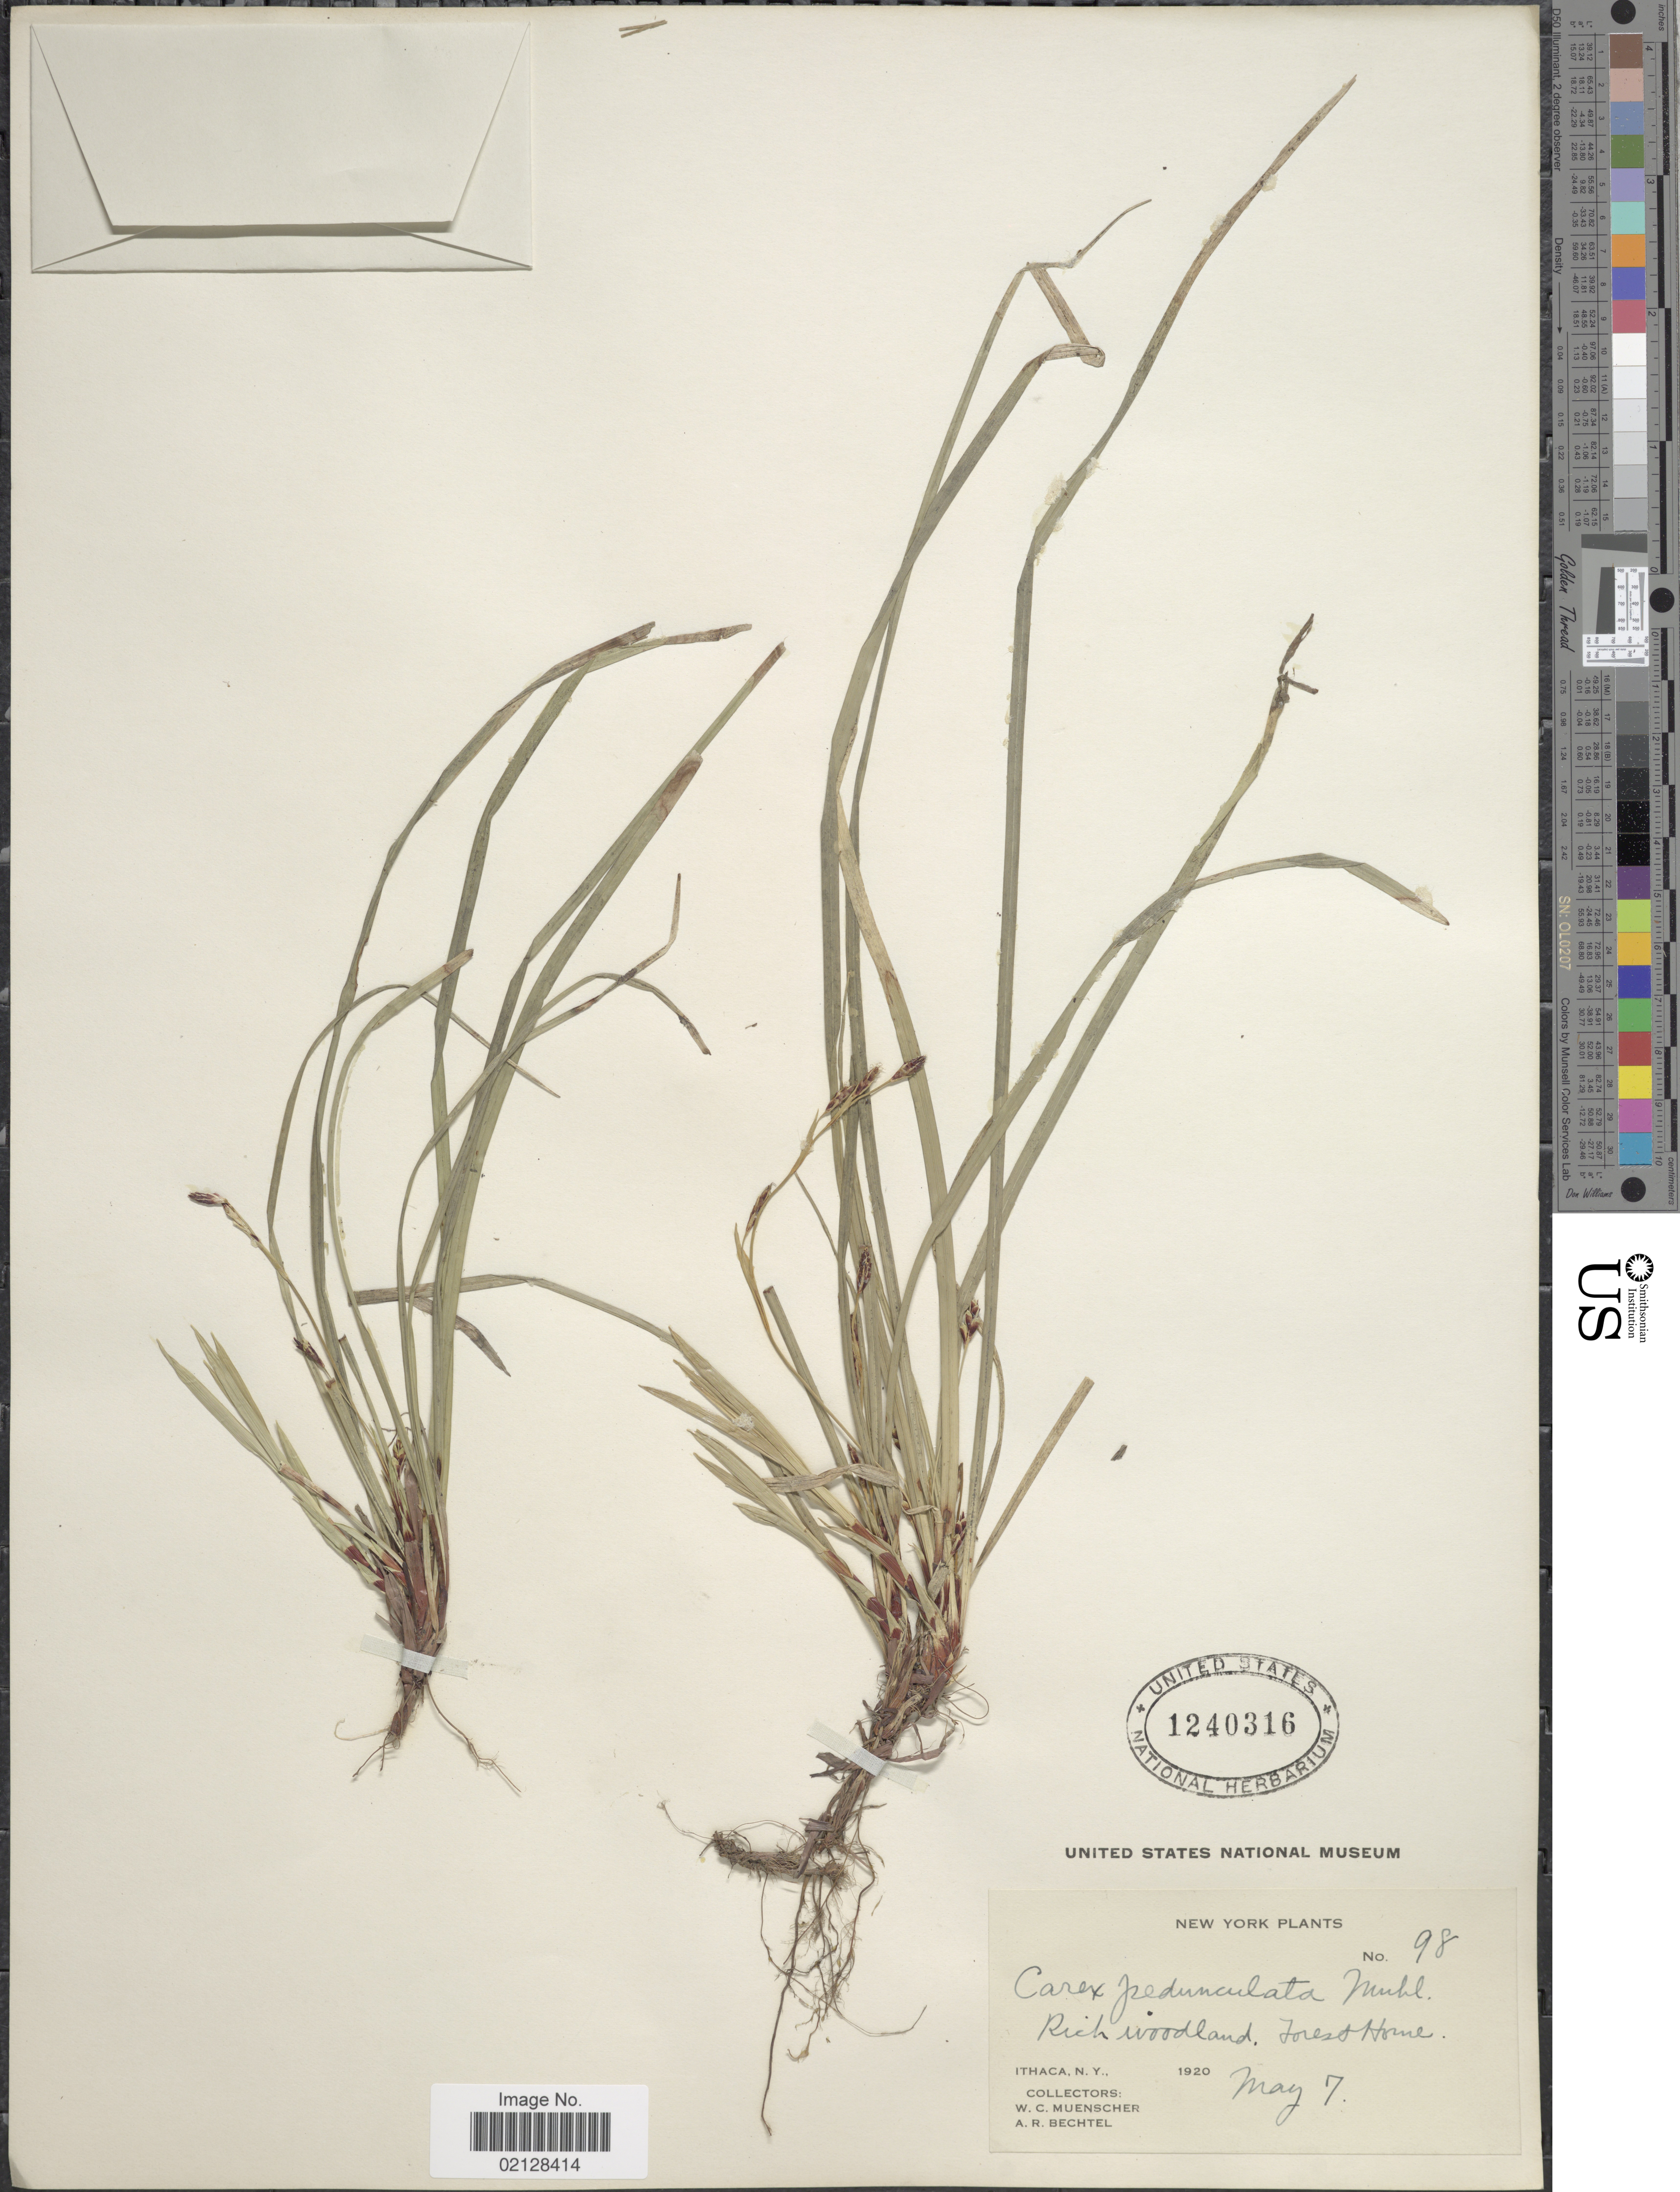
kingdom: Plantae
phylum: Tracheophyta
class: Liliopsida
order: Poales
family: Cyperaceae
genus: Carex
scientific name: Carex pedunculata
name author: Muhl. ex Willd.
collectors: W. Muenscher & A. Bechtel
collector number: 98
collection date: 1920-05-07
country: United States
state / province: New York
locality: New York, Rich woodland, Forest Home, Ithaca, N.Y.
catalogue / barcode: US 1240316